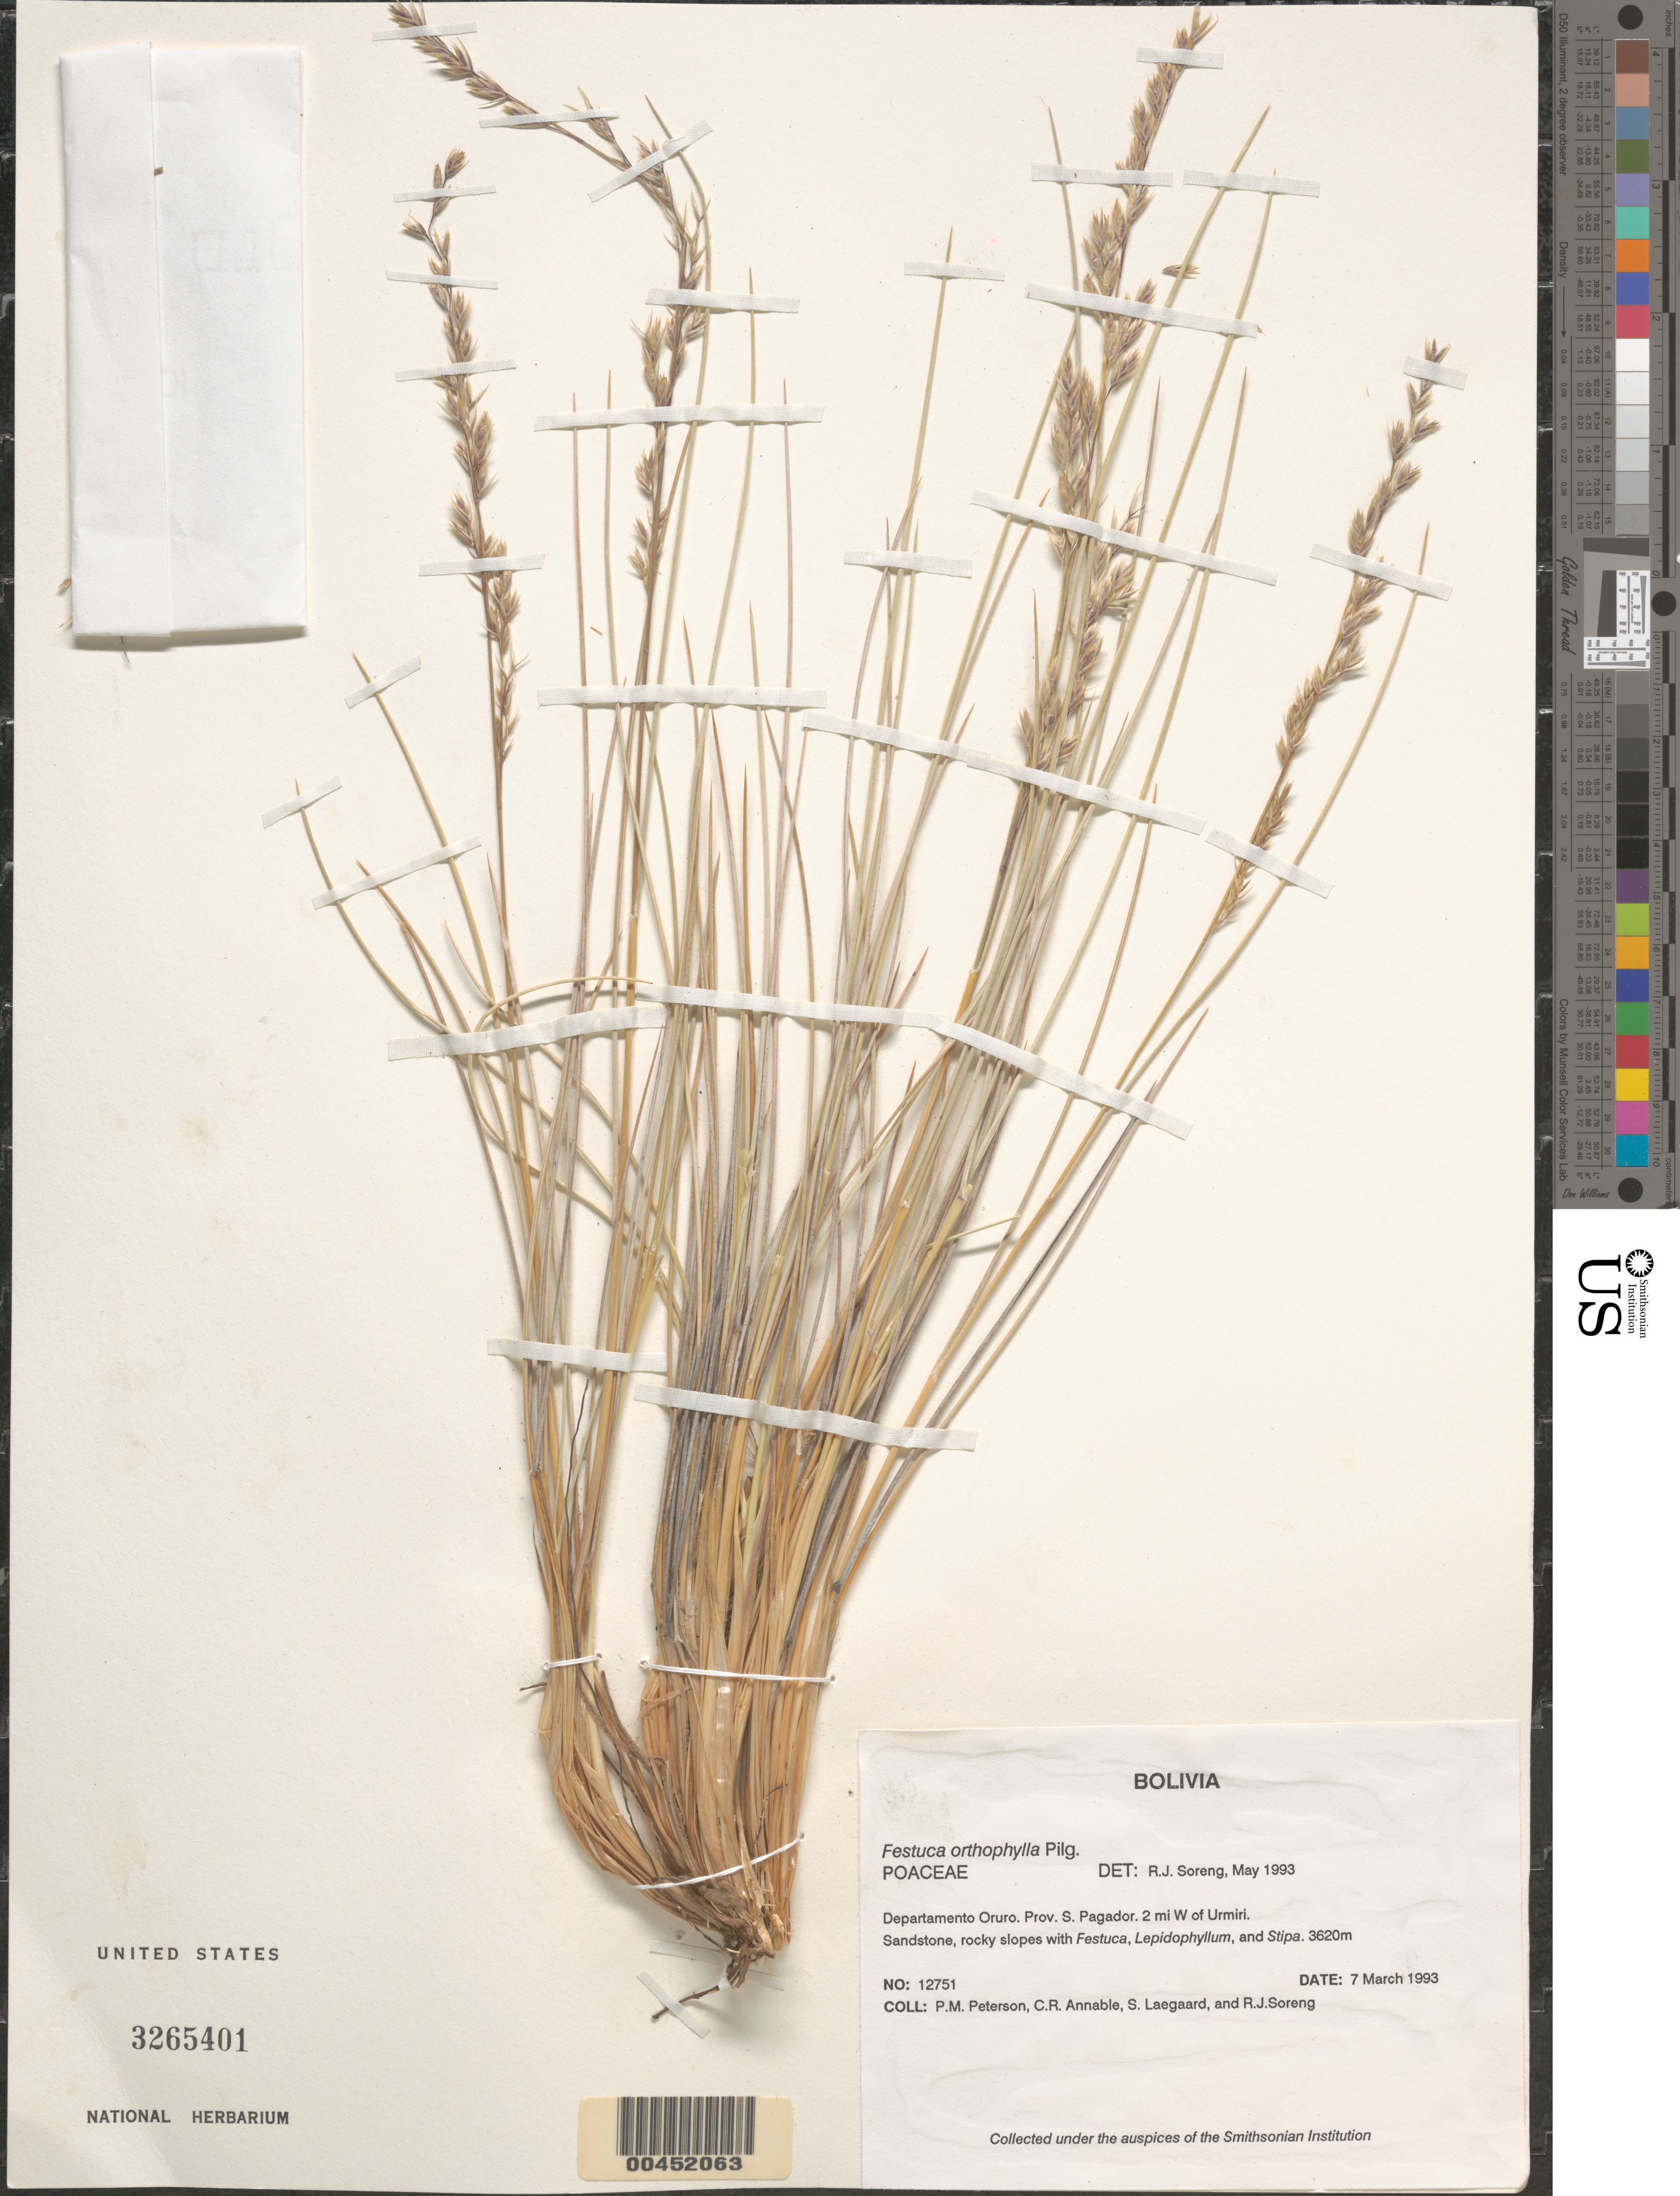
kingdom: Plantae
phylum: Tracheophyta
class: Liliopsida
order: Poales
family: Poaceae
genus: Festuca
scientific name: Festuca orthophylla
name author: Pilg.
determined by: Soreng, Robert J., Research Associate (BOT), Smithsonian Institution - National Museum of Natural History (UNITED STATES)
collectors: P. M. Peterson, C. R. Annable, S. Lægaard & R. J. Soreng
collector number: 12751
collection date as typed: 07 Mar 1993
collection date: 1993-03-07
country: Bolivia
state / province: Oruro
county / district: Sebastián Pagador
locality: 2 mi W ofUrmiri.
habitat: Sandstone, rocky slopes with Festuca, Lepidophyllum, and Stipa.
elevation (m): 3620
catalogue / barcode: US 3265401